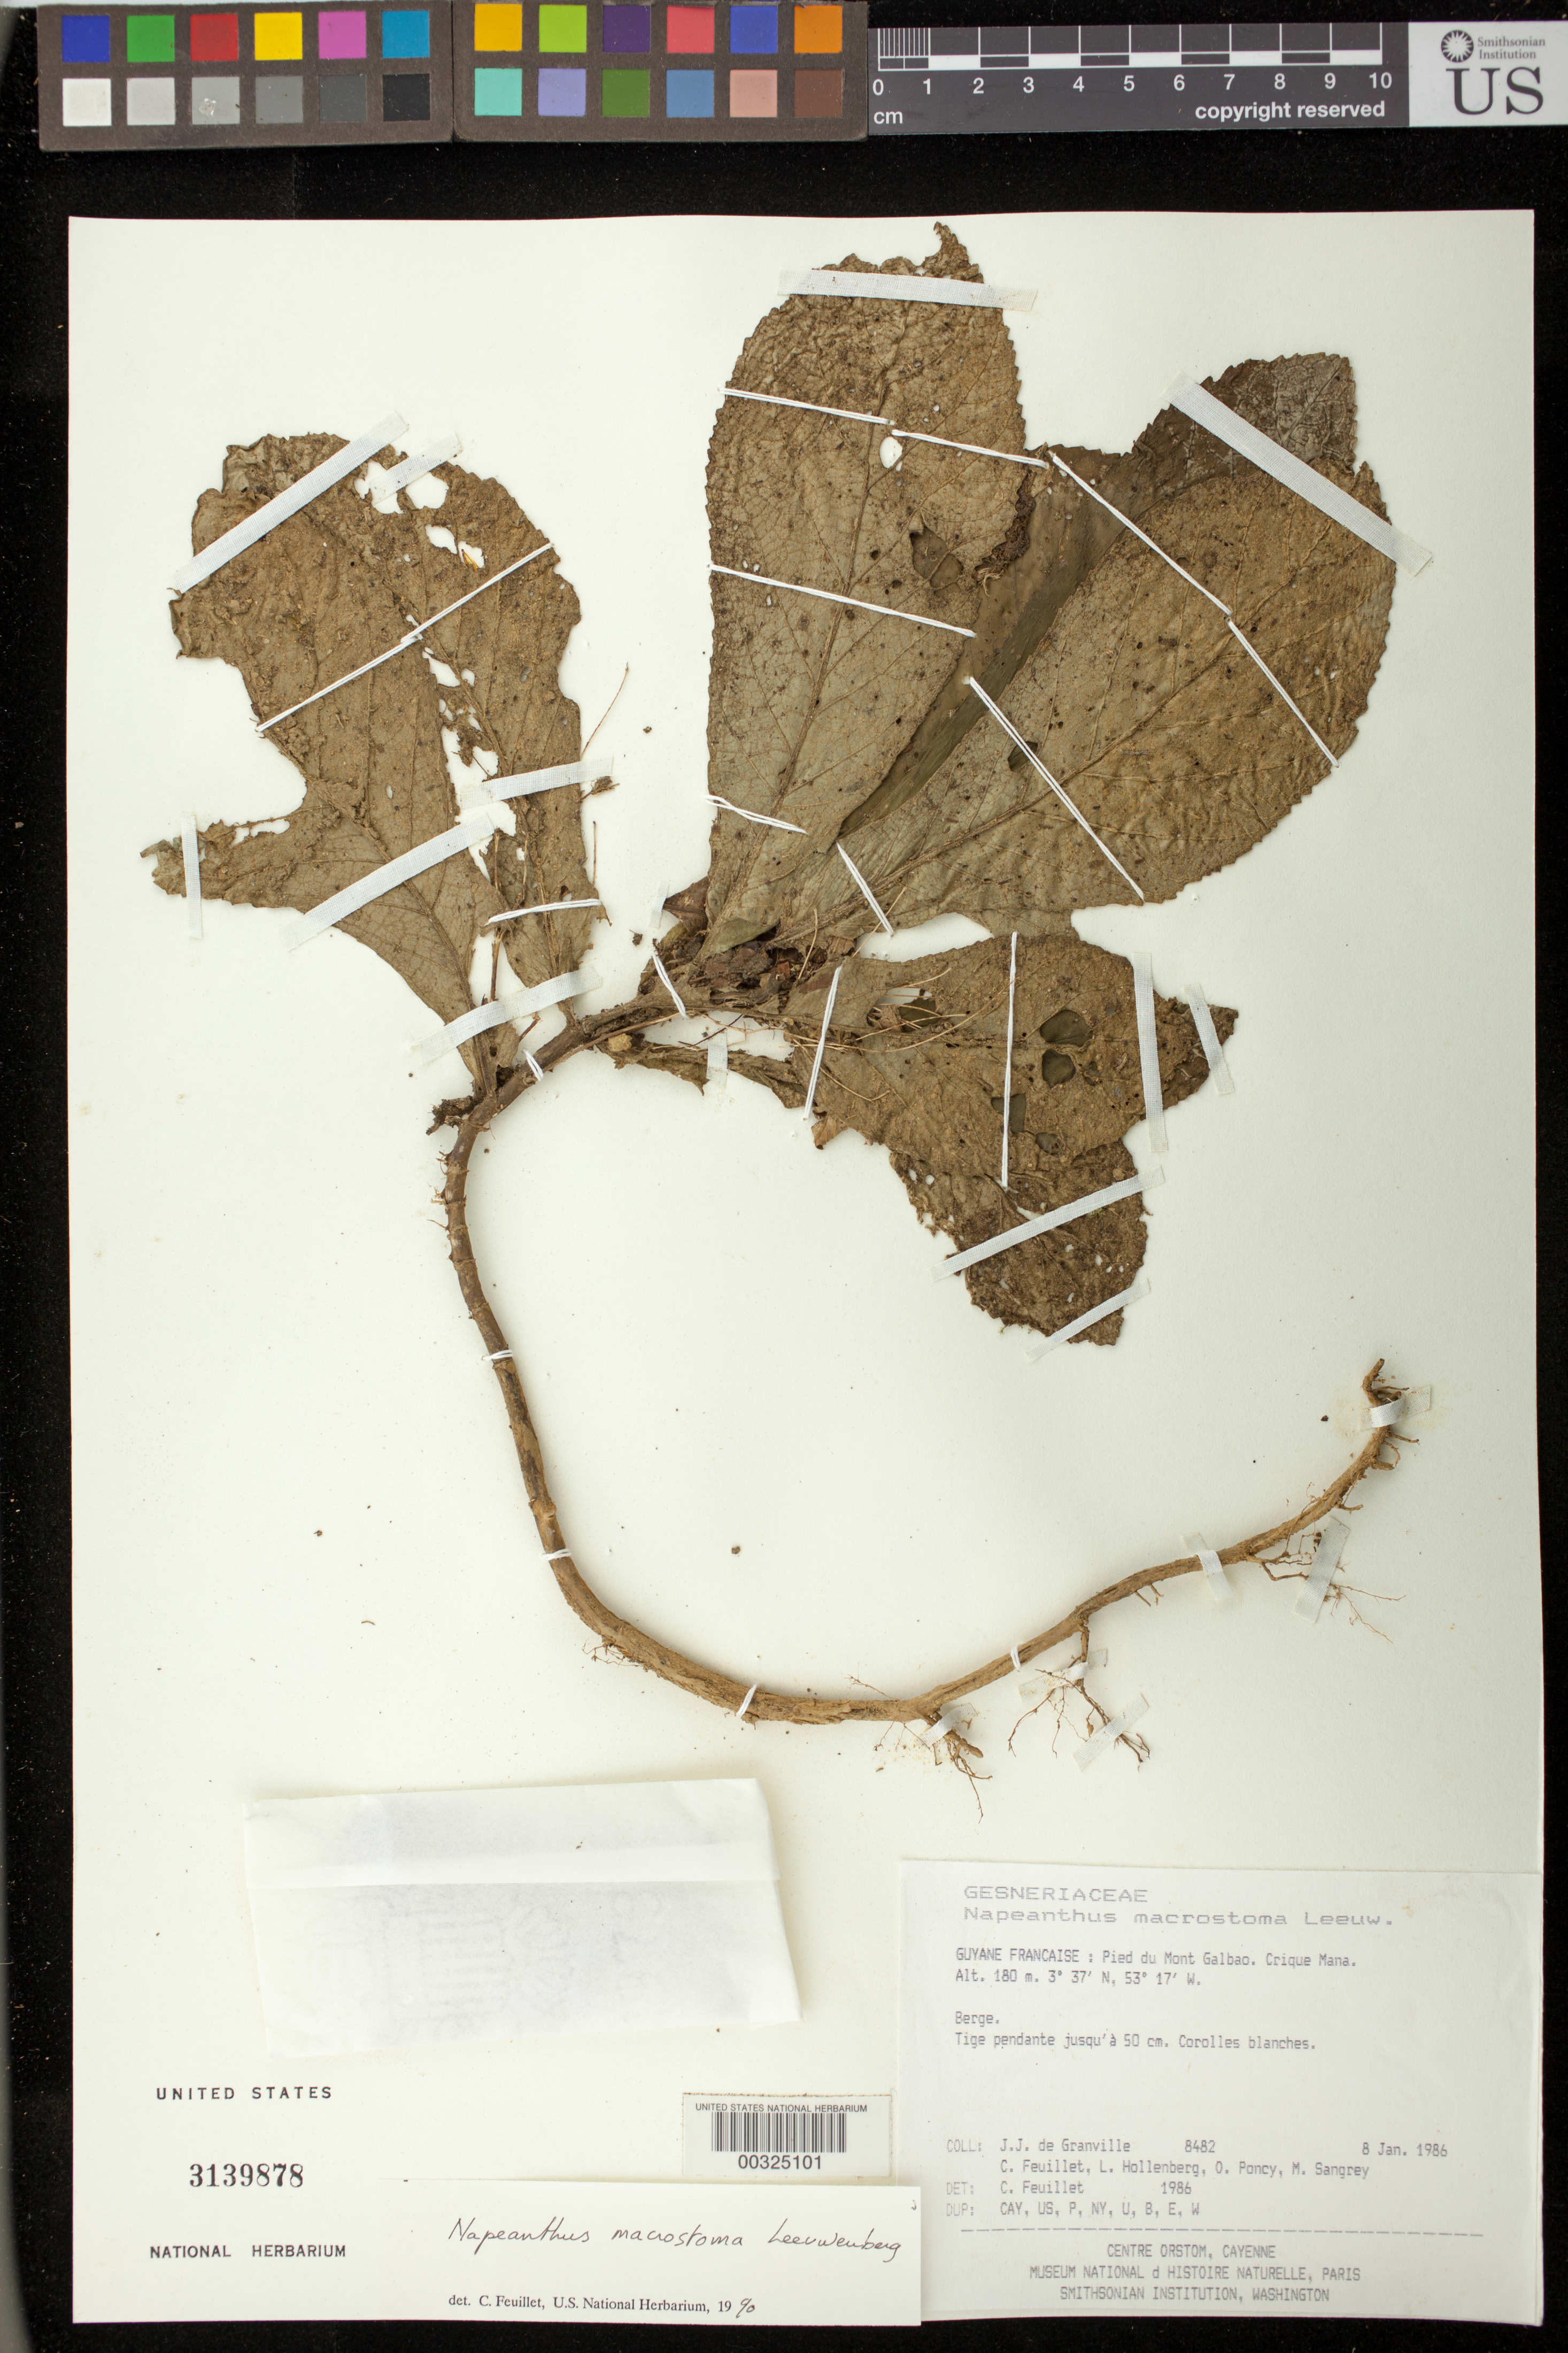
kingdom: Plantae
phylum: Tracheophyta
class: Magnoliopsida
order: Lamiales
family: Gesneriaceae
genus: Napeanthus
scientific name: Napeanthus macrostoma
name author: Leeuwenb.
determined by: Feuillet, C.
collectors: J.-J. de Granville, C. Feuillet, L. Hollenberg, O. Poncy & M. S. Sangrey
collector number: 8482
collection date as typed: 08 Jan 1986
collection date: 1986-01-08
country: French Guiana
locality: Pied du Mont Galbao, Crique Mana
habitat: Berge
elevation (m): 180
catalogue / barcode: US 3139878